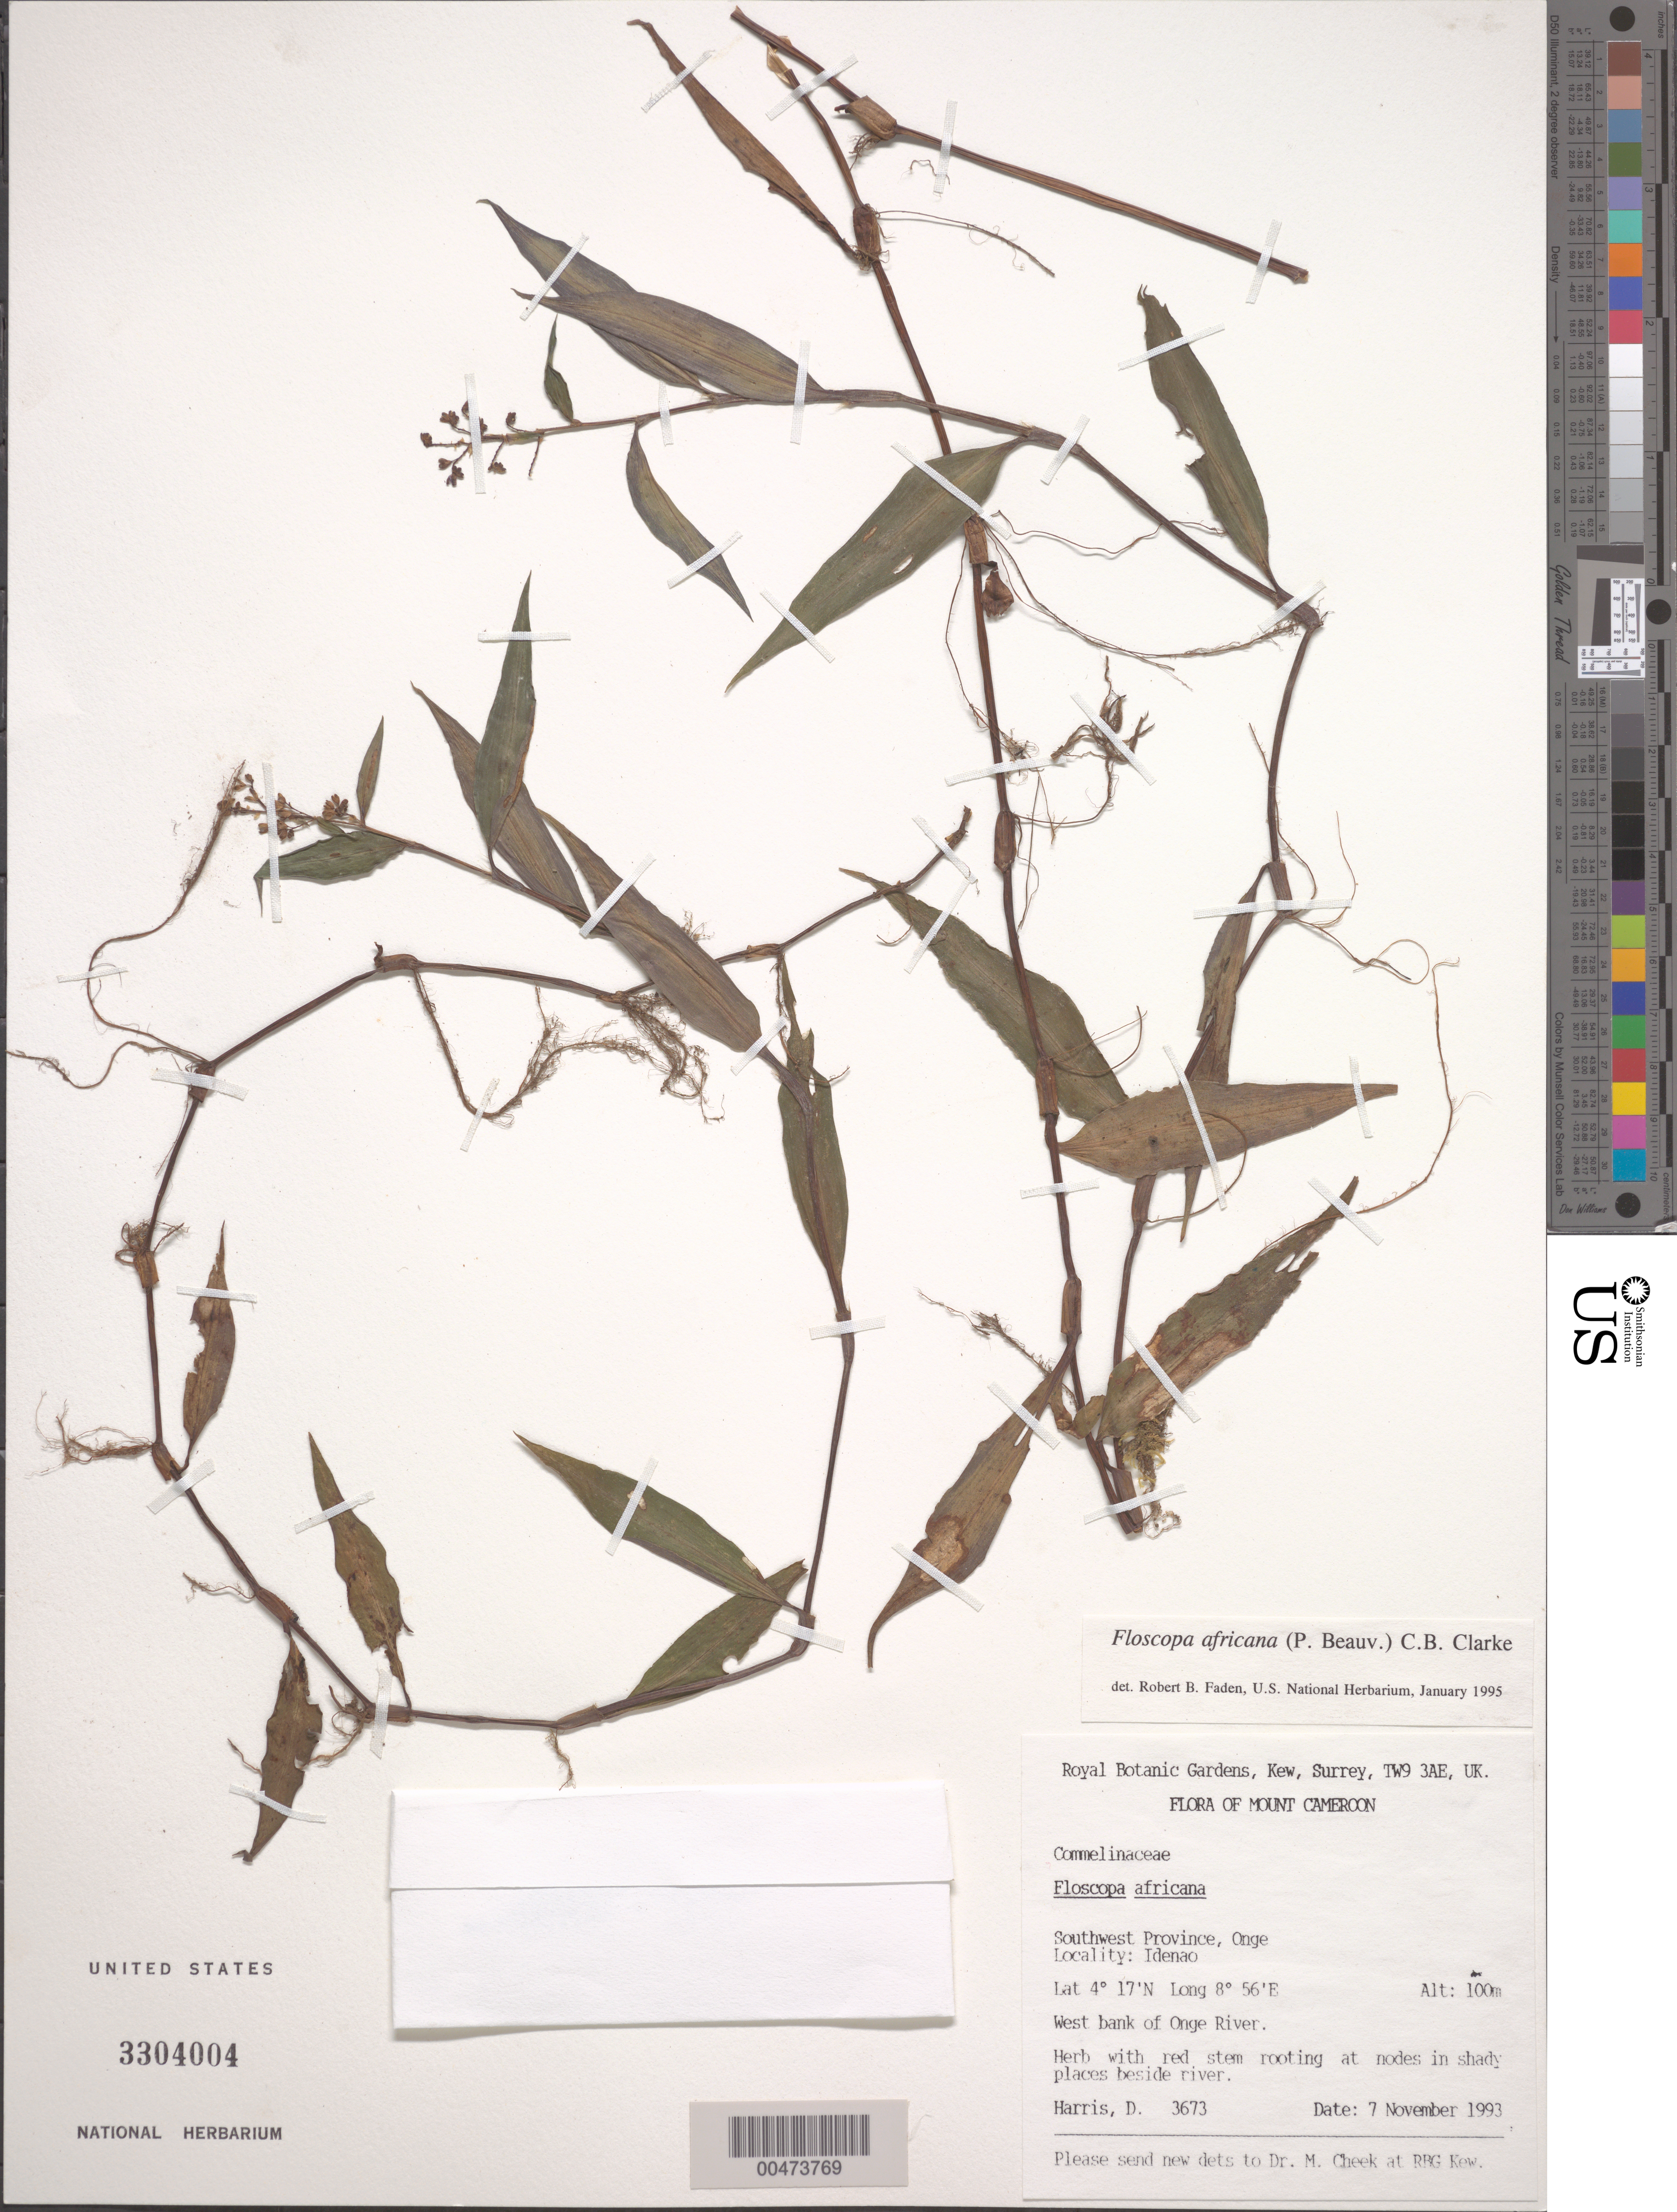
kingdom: Plantae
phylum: Tracheophyta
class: Liliopsida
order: Commelinales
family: Commelinaceae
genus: Floscopa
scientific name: Floscopa africana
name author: (P. Beauv.) C.B. Clarke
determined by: Faden, Robert B., (US), Smithsonian Institution - National Museum of Natural History (UNITED STATES)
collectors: D. J. Harris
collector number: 3673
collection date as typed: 07 Nov 1993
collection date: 1993-11-07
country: Cameroon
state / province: Sud-Ouest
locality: Onge, idenao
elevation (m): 100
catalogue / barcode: US 3304004